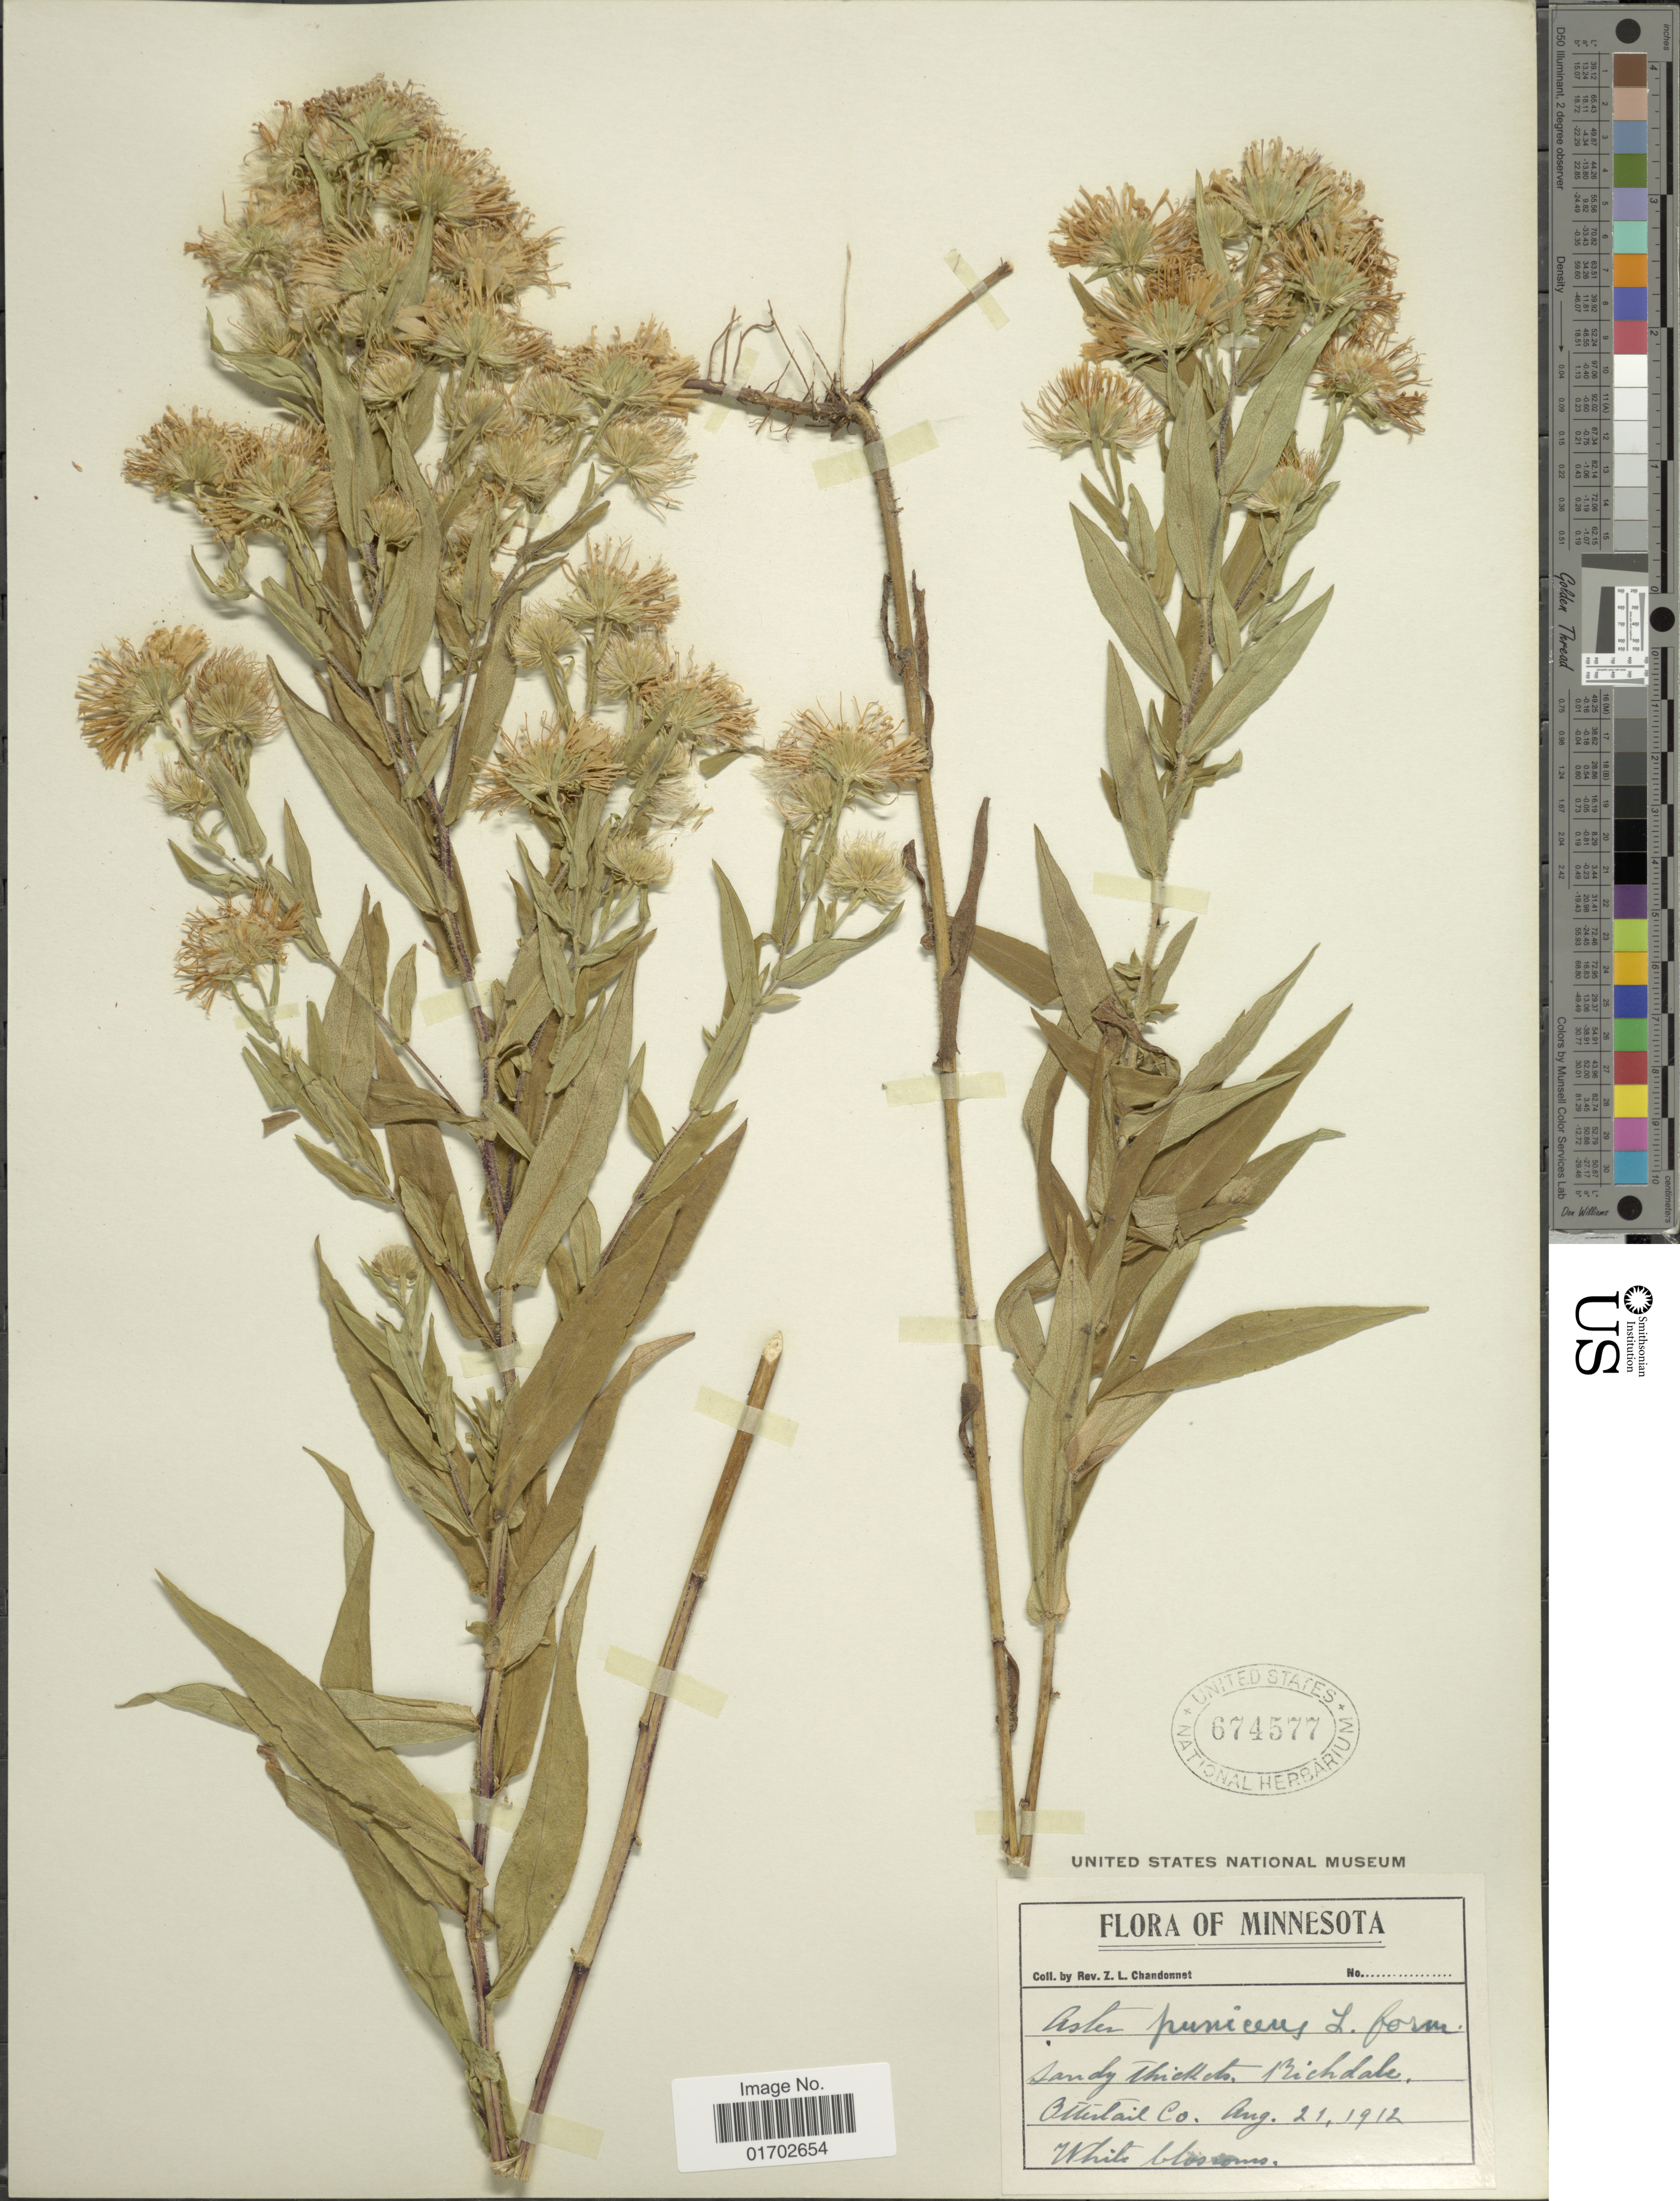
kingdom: Plantae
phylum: Tracheophyta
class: Magnoliopsida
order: Asterales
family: Asteraceae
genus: Symphyotrichum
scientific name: Symphyotrichum puniceum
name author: (L.) Á. Löve & D. Löve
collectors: Z. Chandonnet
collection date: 1912-08-21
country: United States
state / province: Minnesota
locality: Sandy thickets, Richdale, Otterlail Co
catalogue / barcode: US 674577